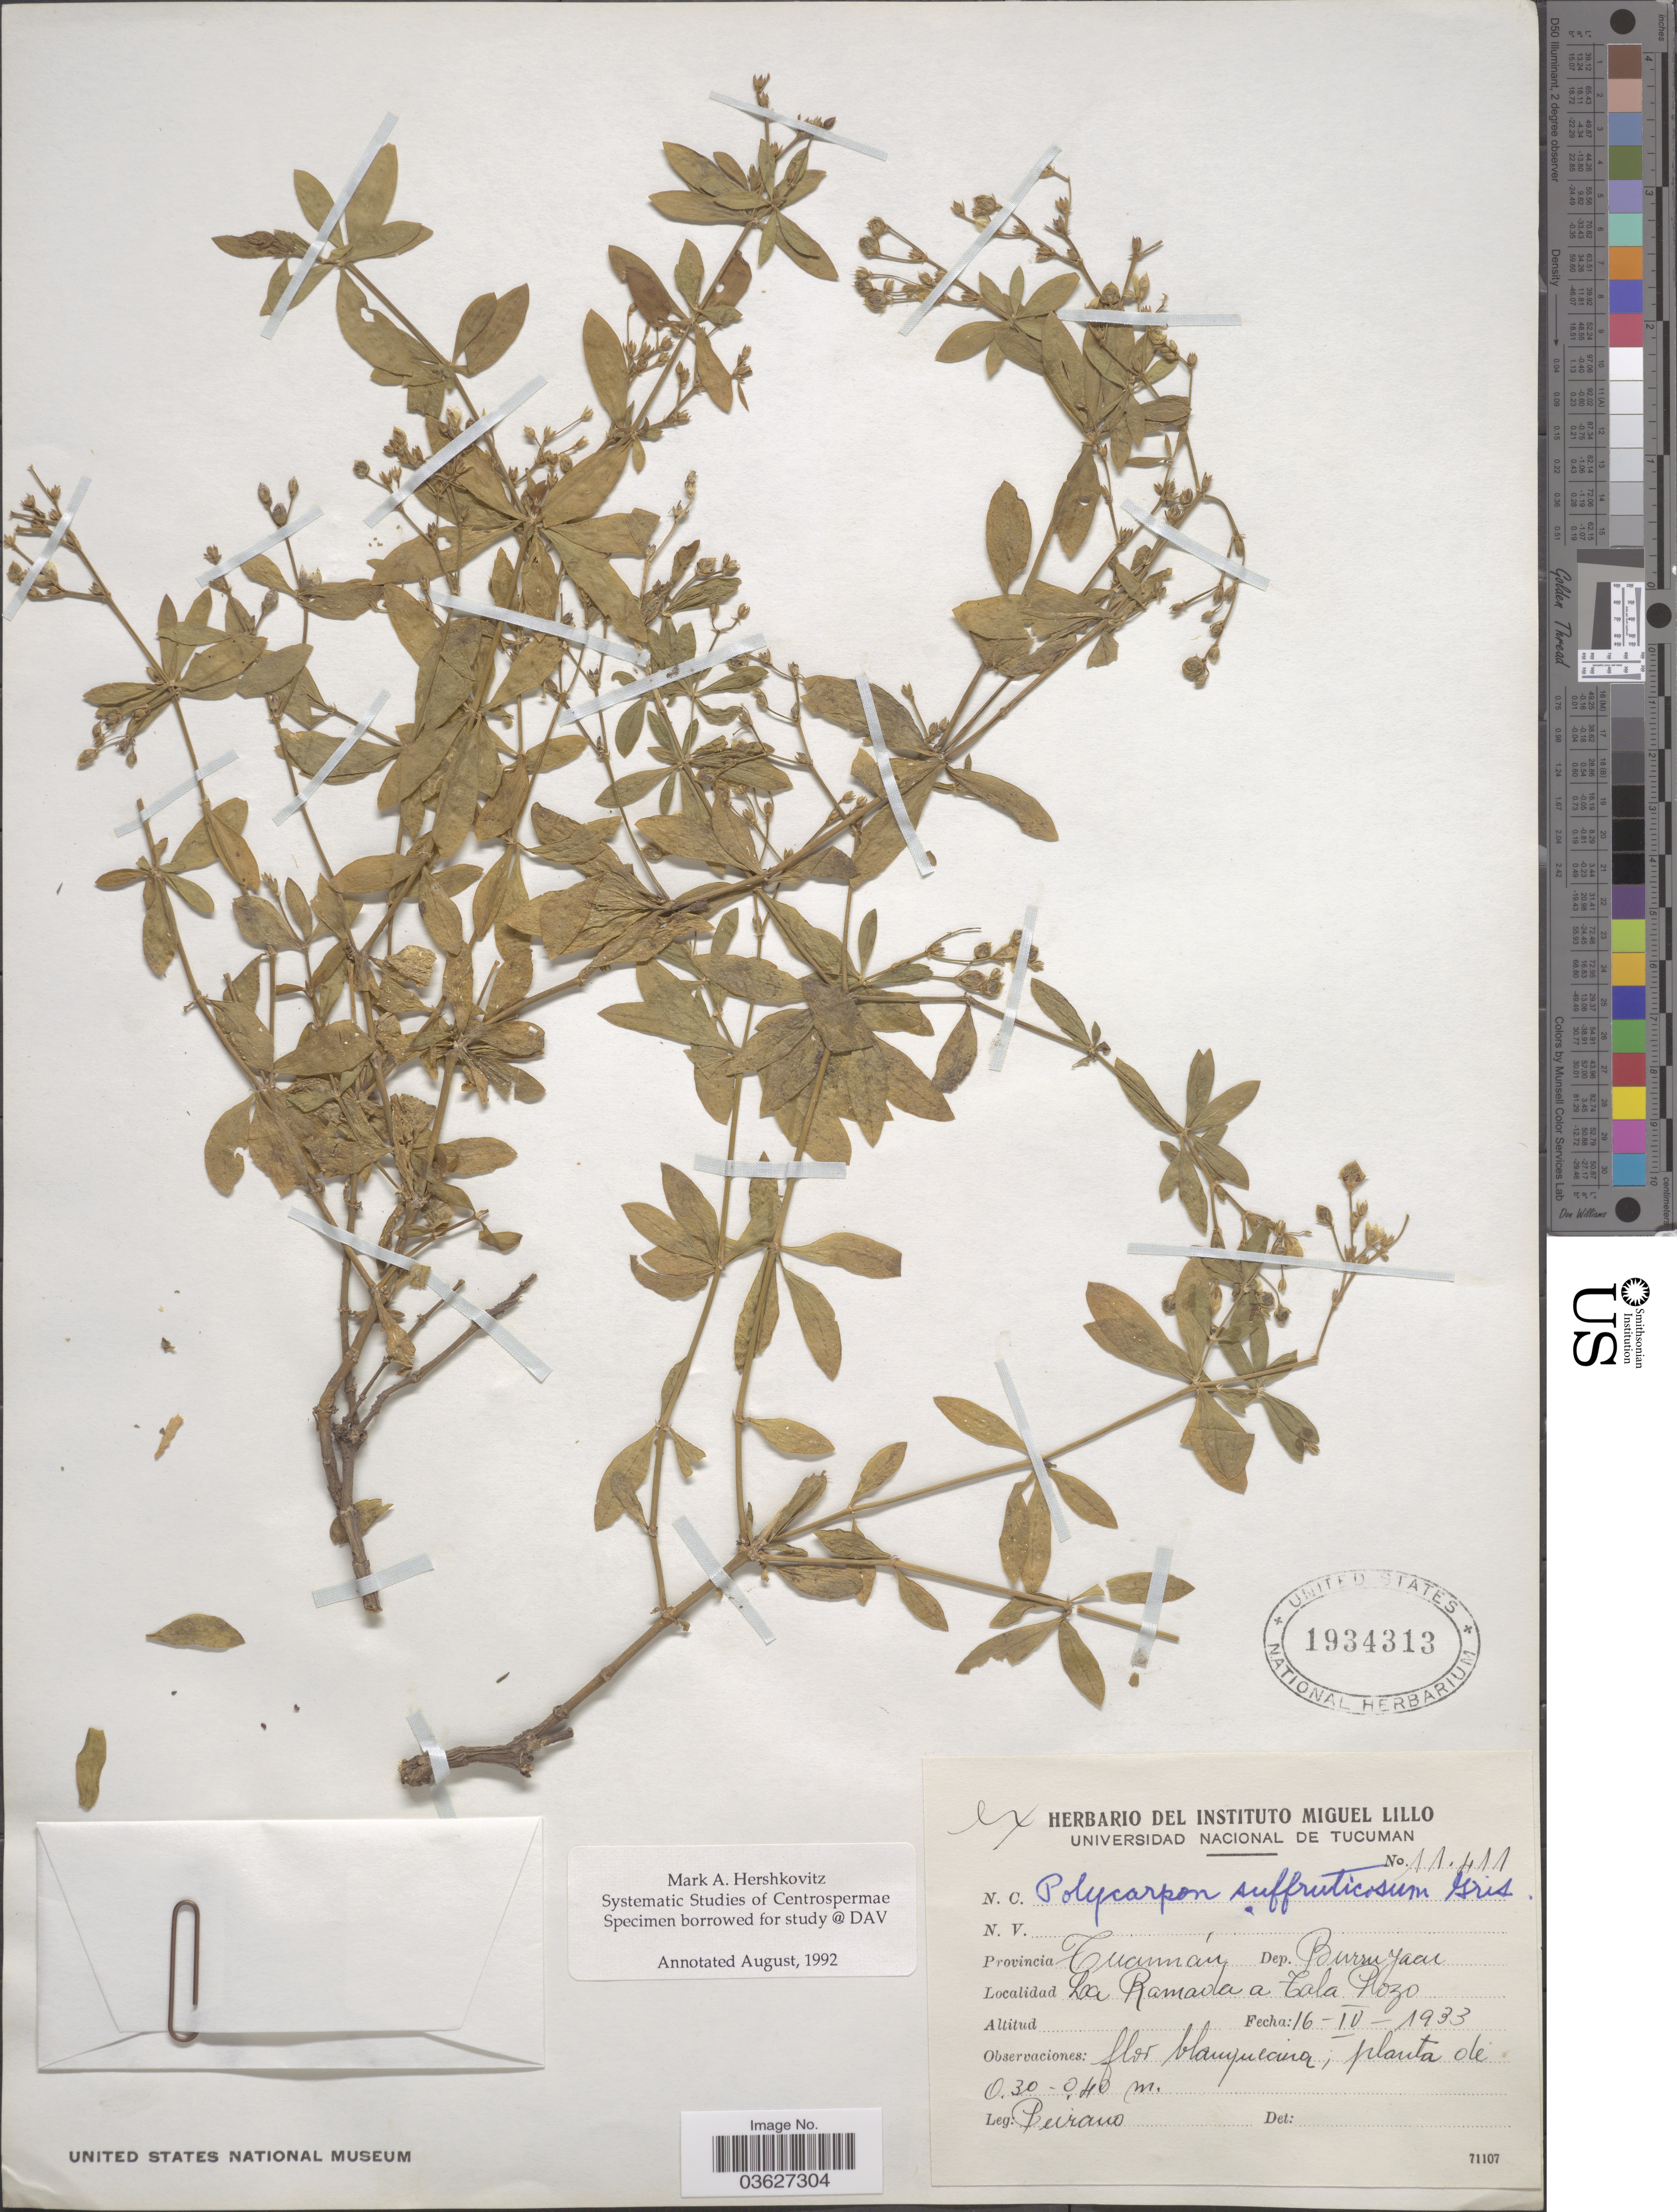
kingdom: Plantae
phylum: Tracheophyta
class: Magnoliopsida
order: Caryophyllales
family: Caryophyllaceae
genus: Augustea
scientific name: Augustea suffruticosa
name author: (Griseb.) Iamonico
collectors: Peirano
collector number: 11411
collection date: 1933-04-16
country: Argentina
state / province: Tucuman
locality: Dep. Burruyacu. La Ramava a Tala Pozo.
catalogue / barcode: US 1934313